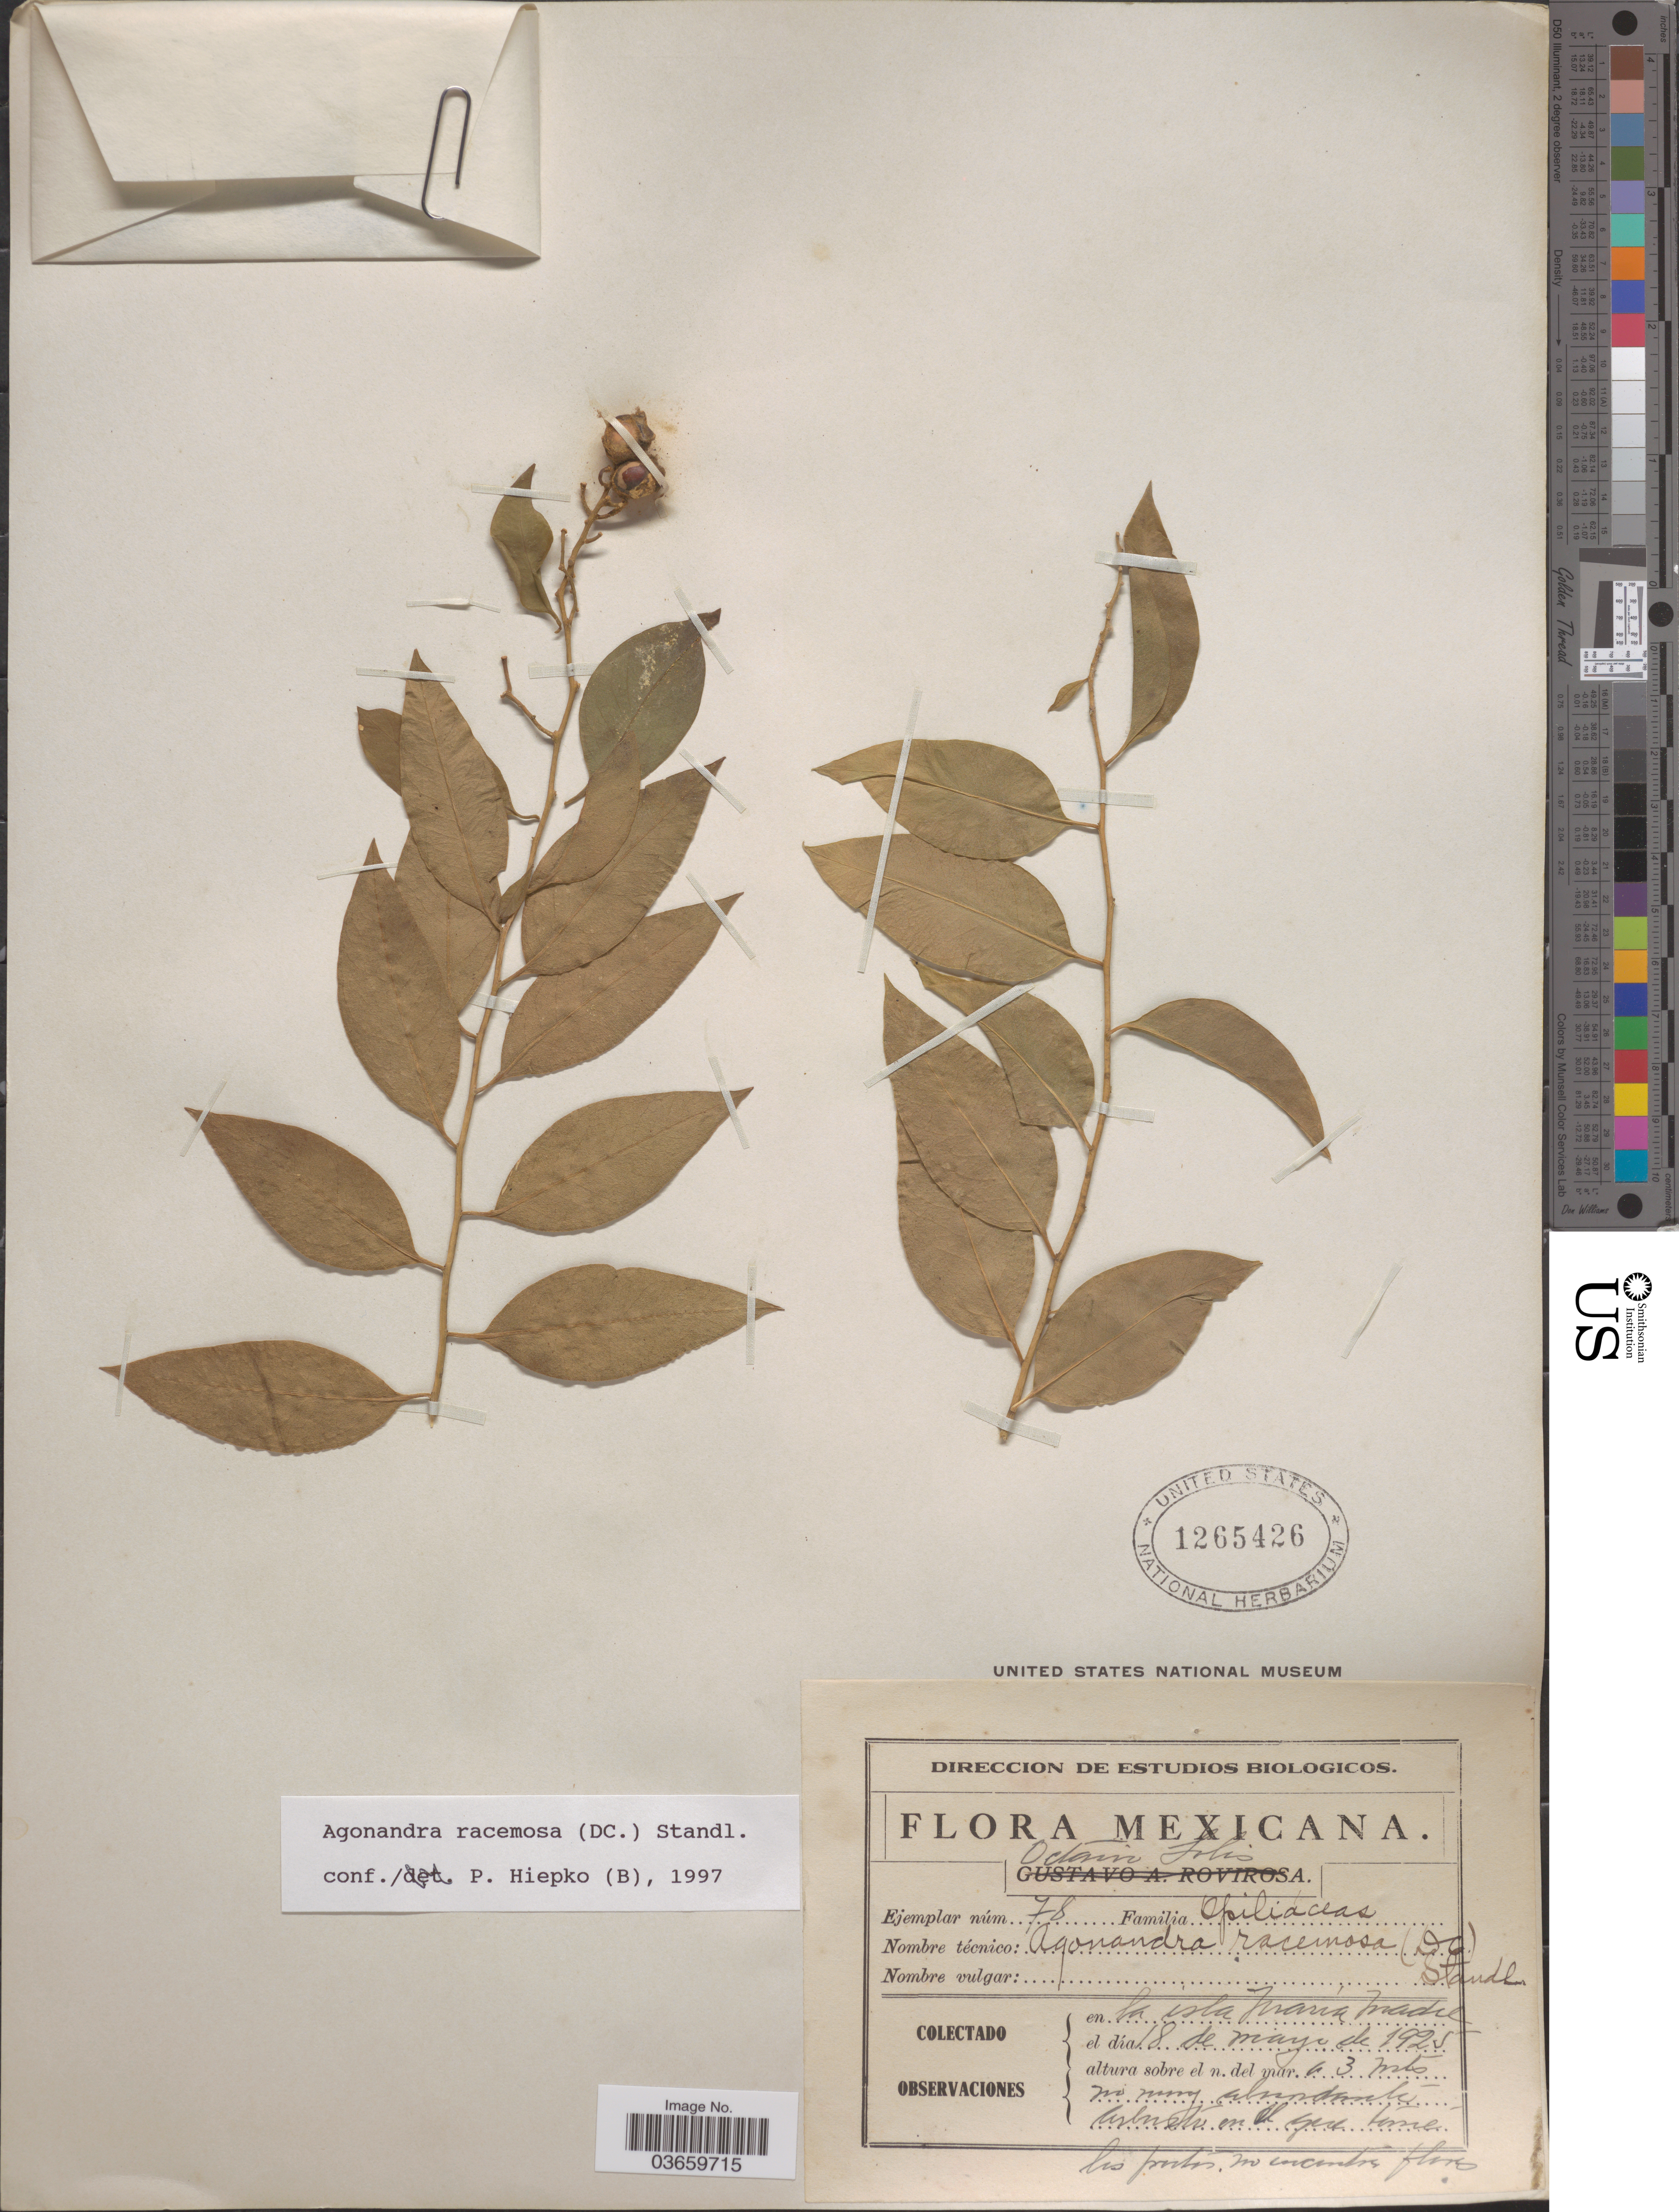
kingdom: Plantae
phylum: Tracheophyta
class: Magnoliopsida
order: Santalales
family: Opiliaceae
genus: Agonandra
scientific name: Agonandra racemosa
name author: (DC.) Standl.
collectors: O. Solis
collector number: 78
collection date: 1925-05-18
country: Mexico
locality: La isla María Madre.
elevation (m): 3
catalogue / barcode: US 1265426